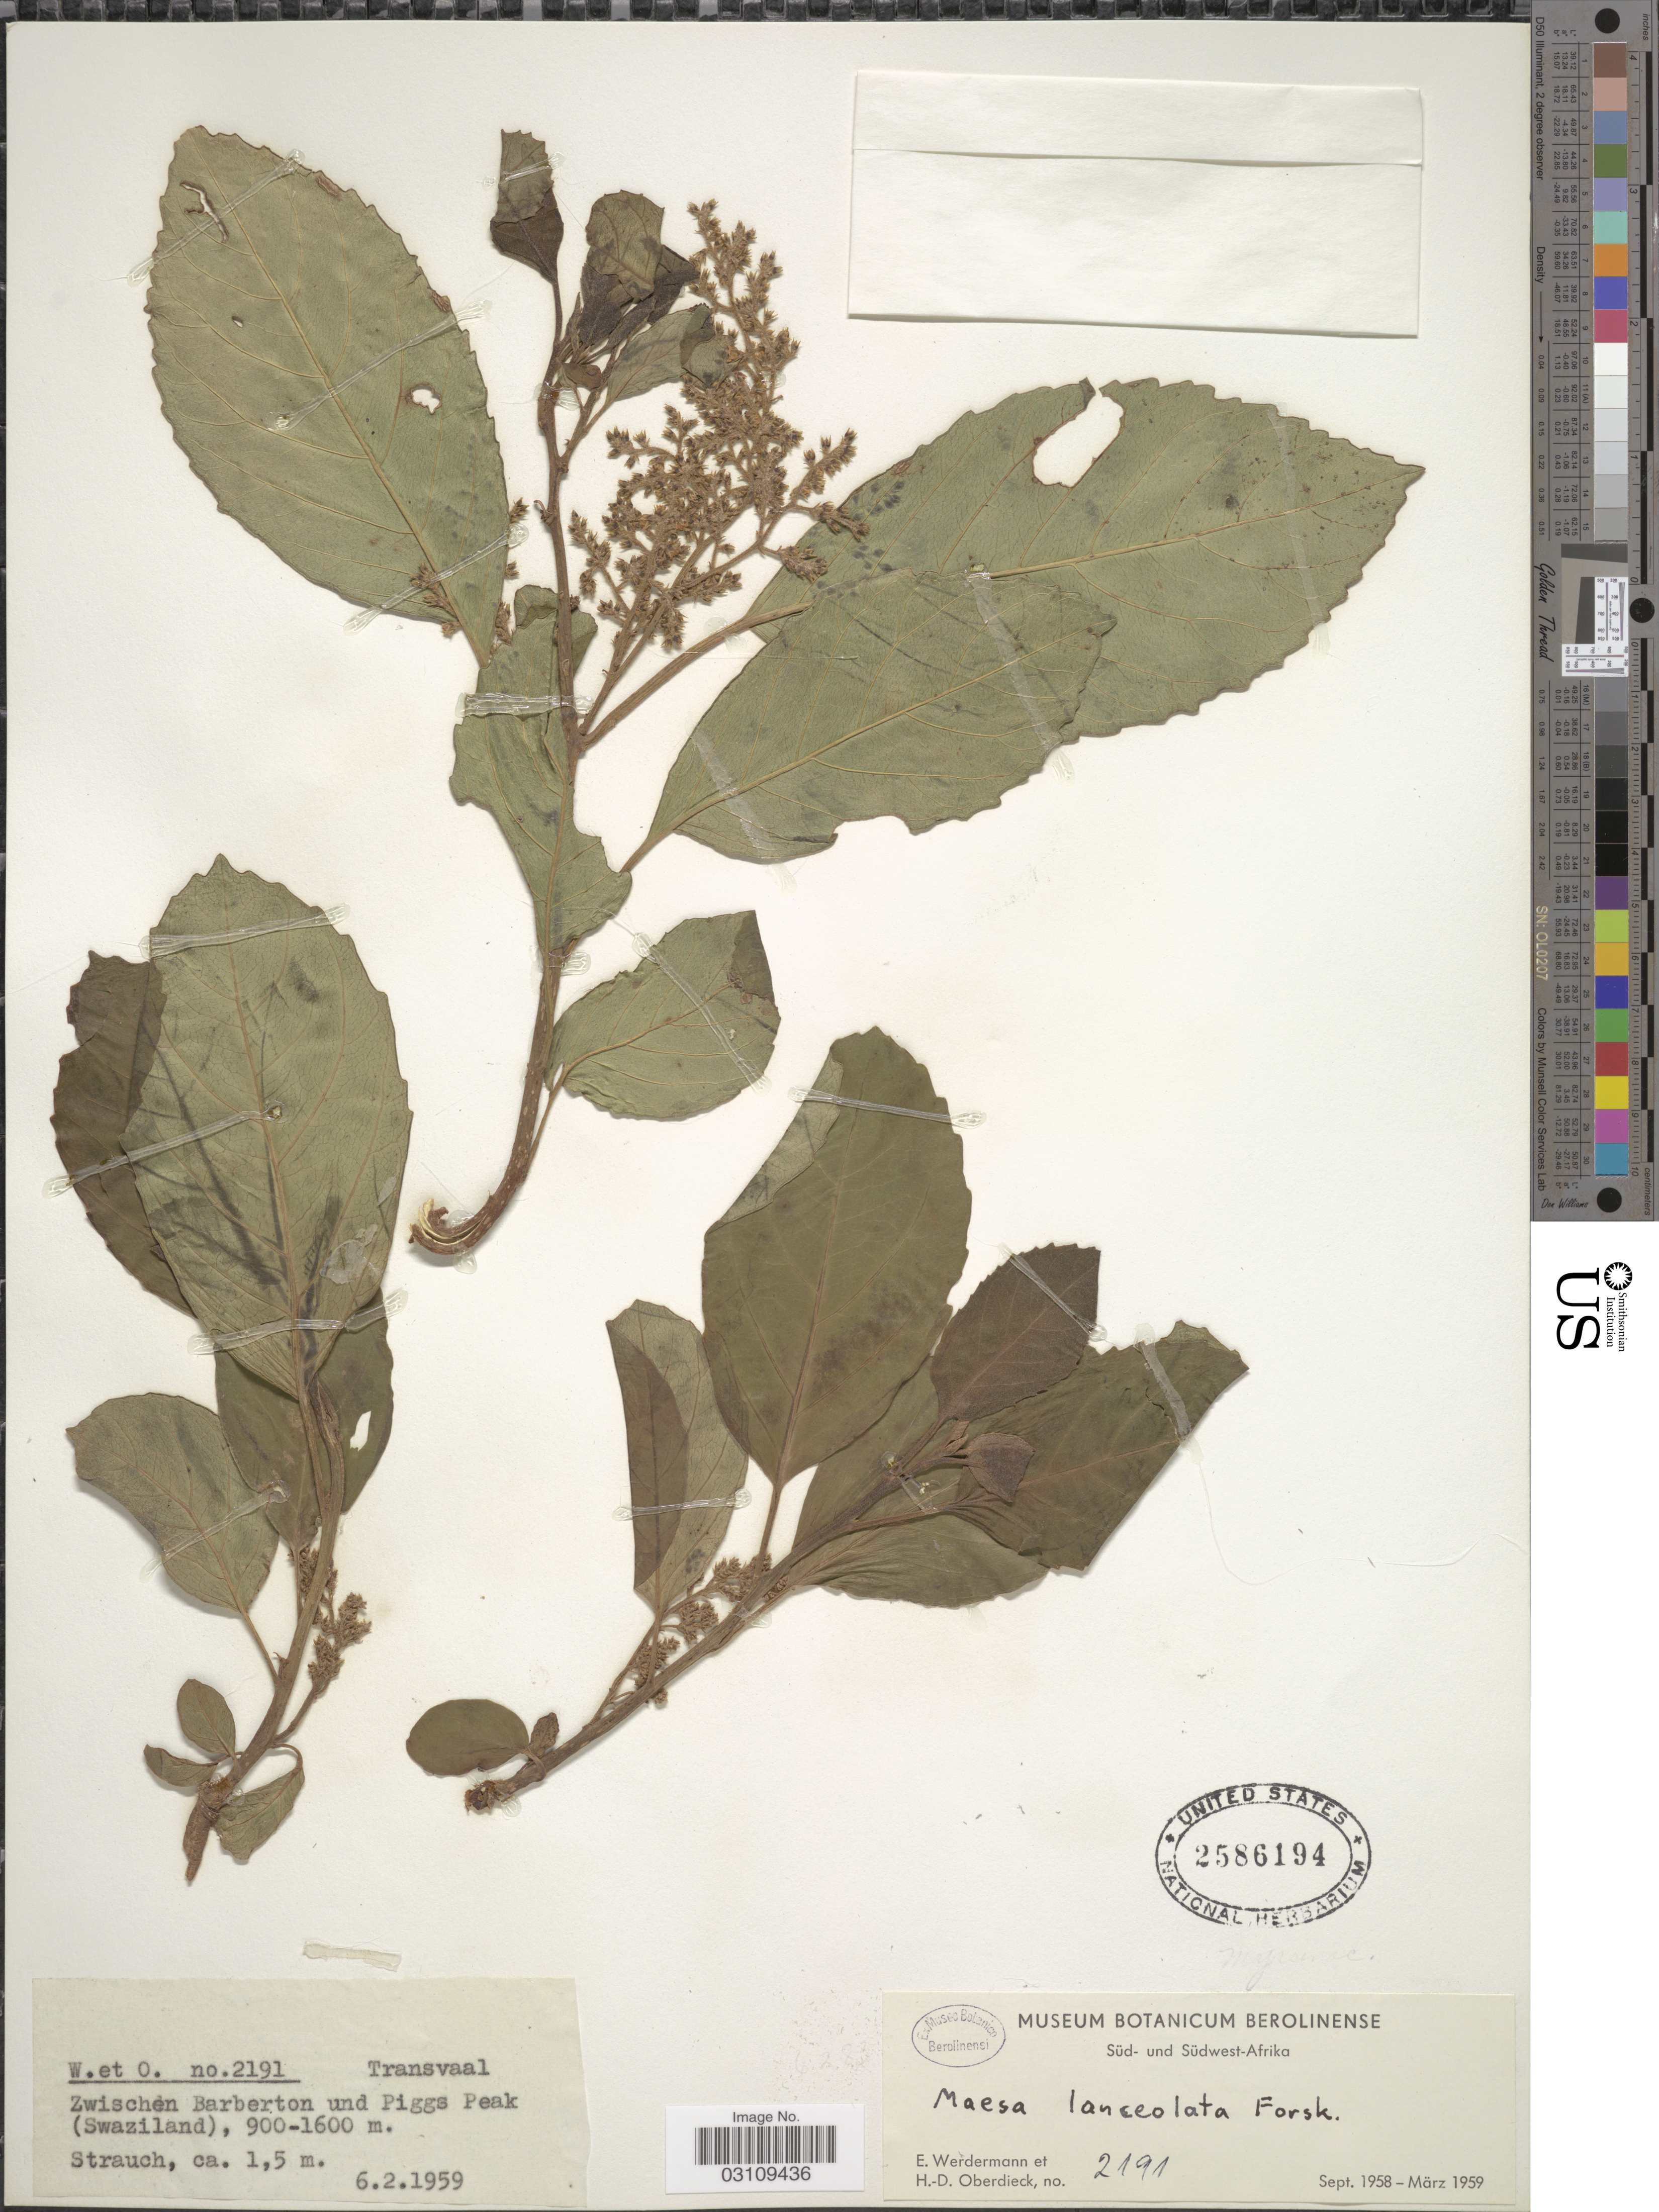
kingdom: Plantae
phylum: Tracheophyta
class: Magnoliopsida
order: Ericales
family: Primulaceae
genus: Maesa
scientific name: Maesa lanceolata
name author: Forssk.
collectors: E. Werdermann & H. Oberdieck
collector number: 2191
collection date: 1959-02-06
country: Eswatini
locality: Transvaal, Zwischen Barberton und Piggs Peak (Swaziland).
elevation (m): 900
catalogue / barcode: US 2586194